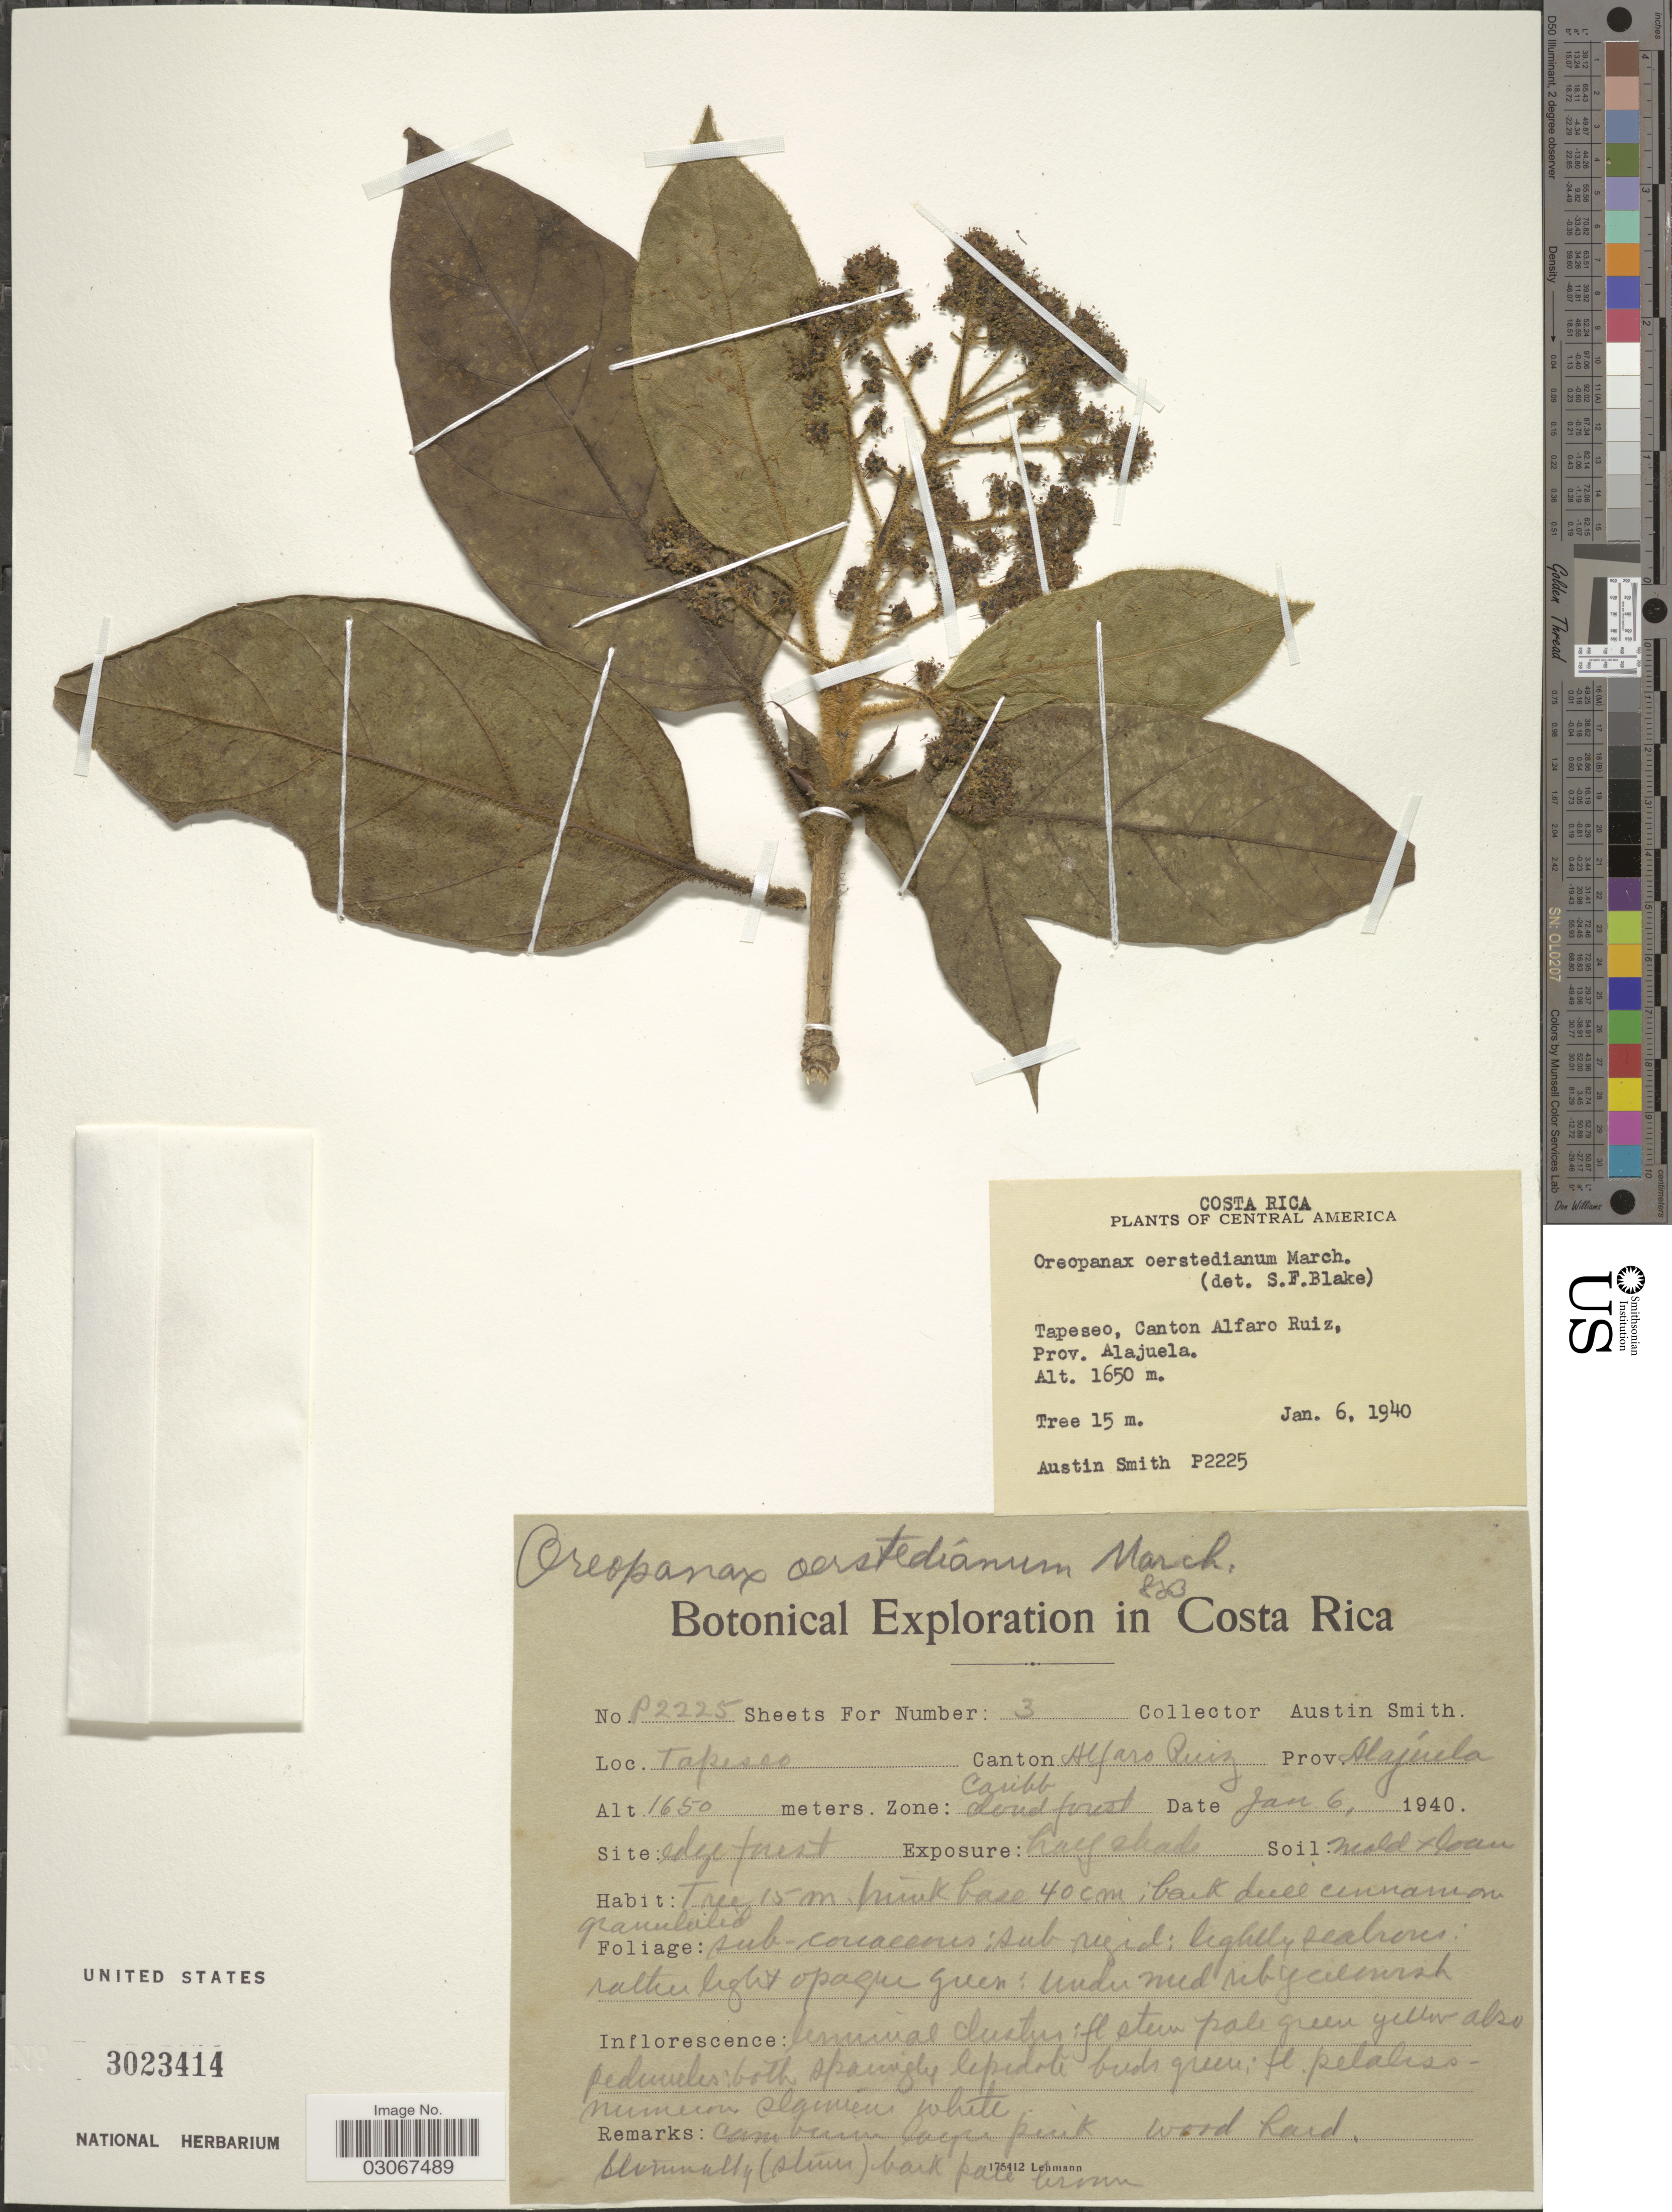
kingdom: Plantae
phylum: Tracheophyta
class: Magnoliopsida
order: Apiales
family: Araliaceae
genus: Oreopanax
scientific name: Oreopanax oerstedianus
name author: Marchal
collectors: Aust P. Smith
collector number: P2225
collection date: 1940-01-06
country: Costa Rica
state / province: Alajuela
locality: Tapeseo, Canton Alfaro Ruiz.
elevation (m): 1650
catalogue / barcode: US 3023414